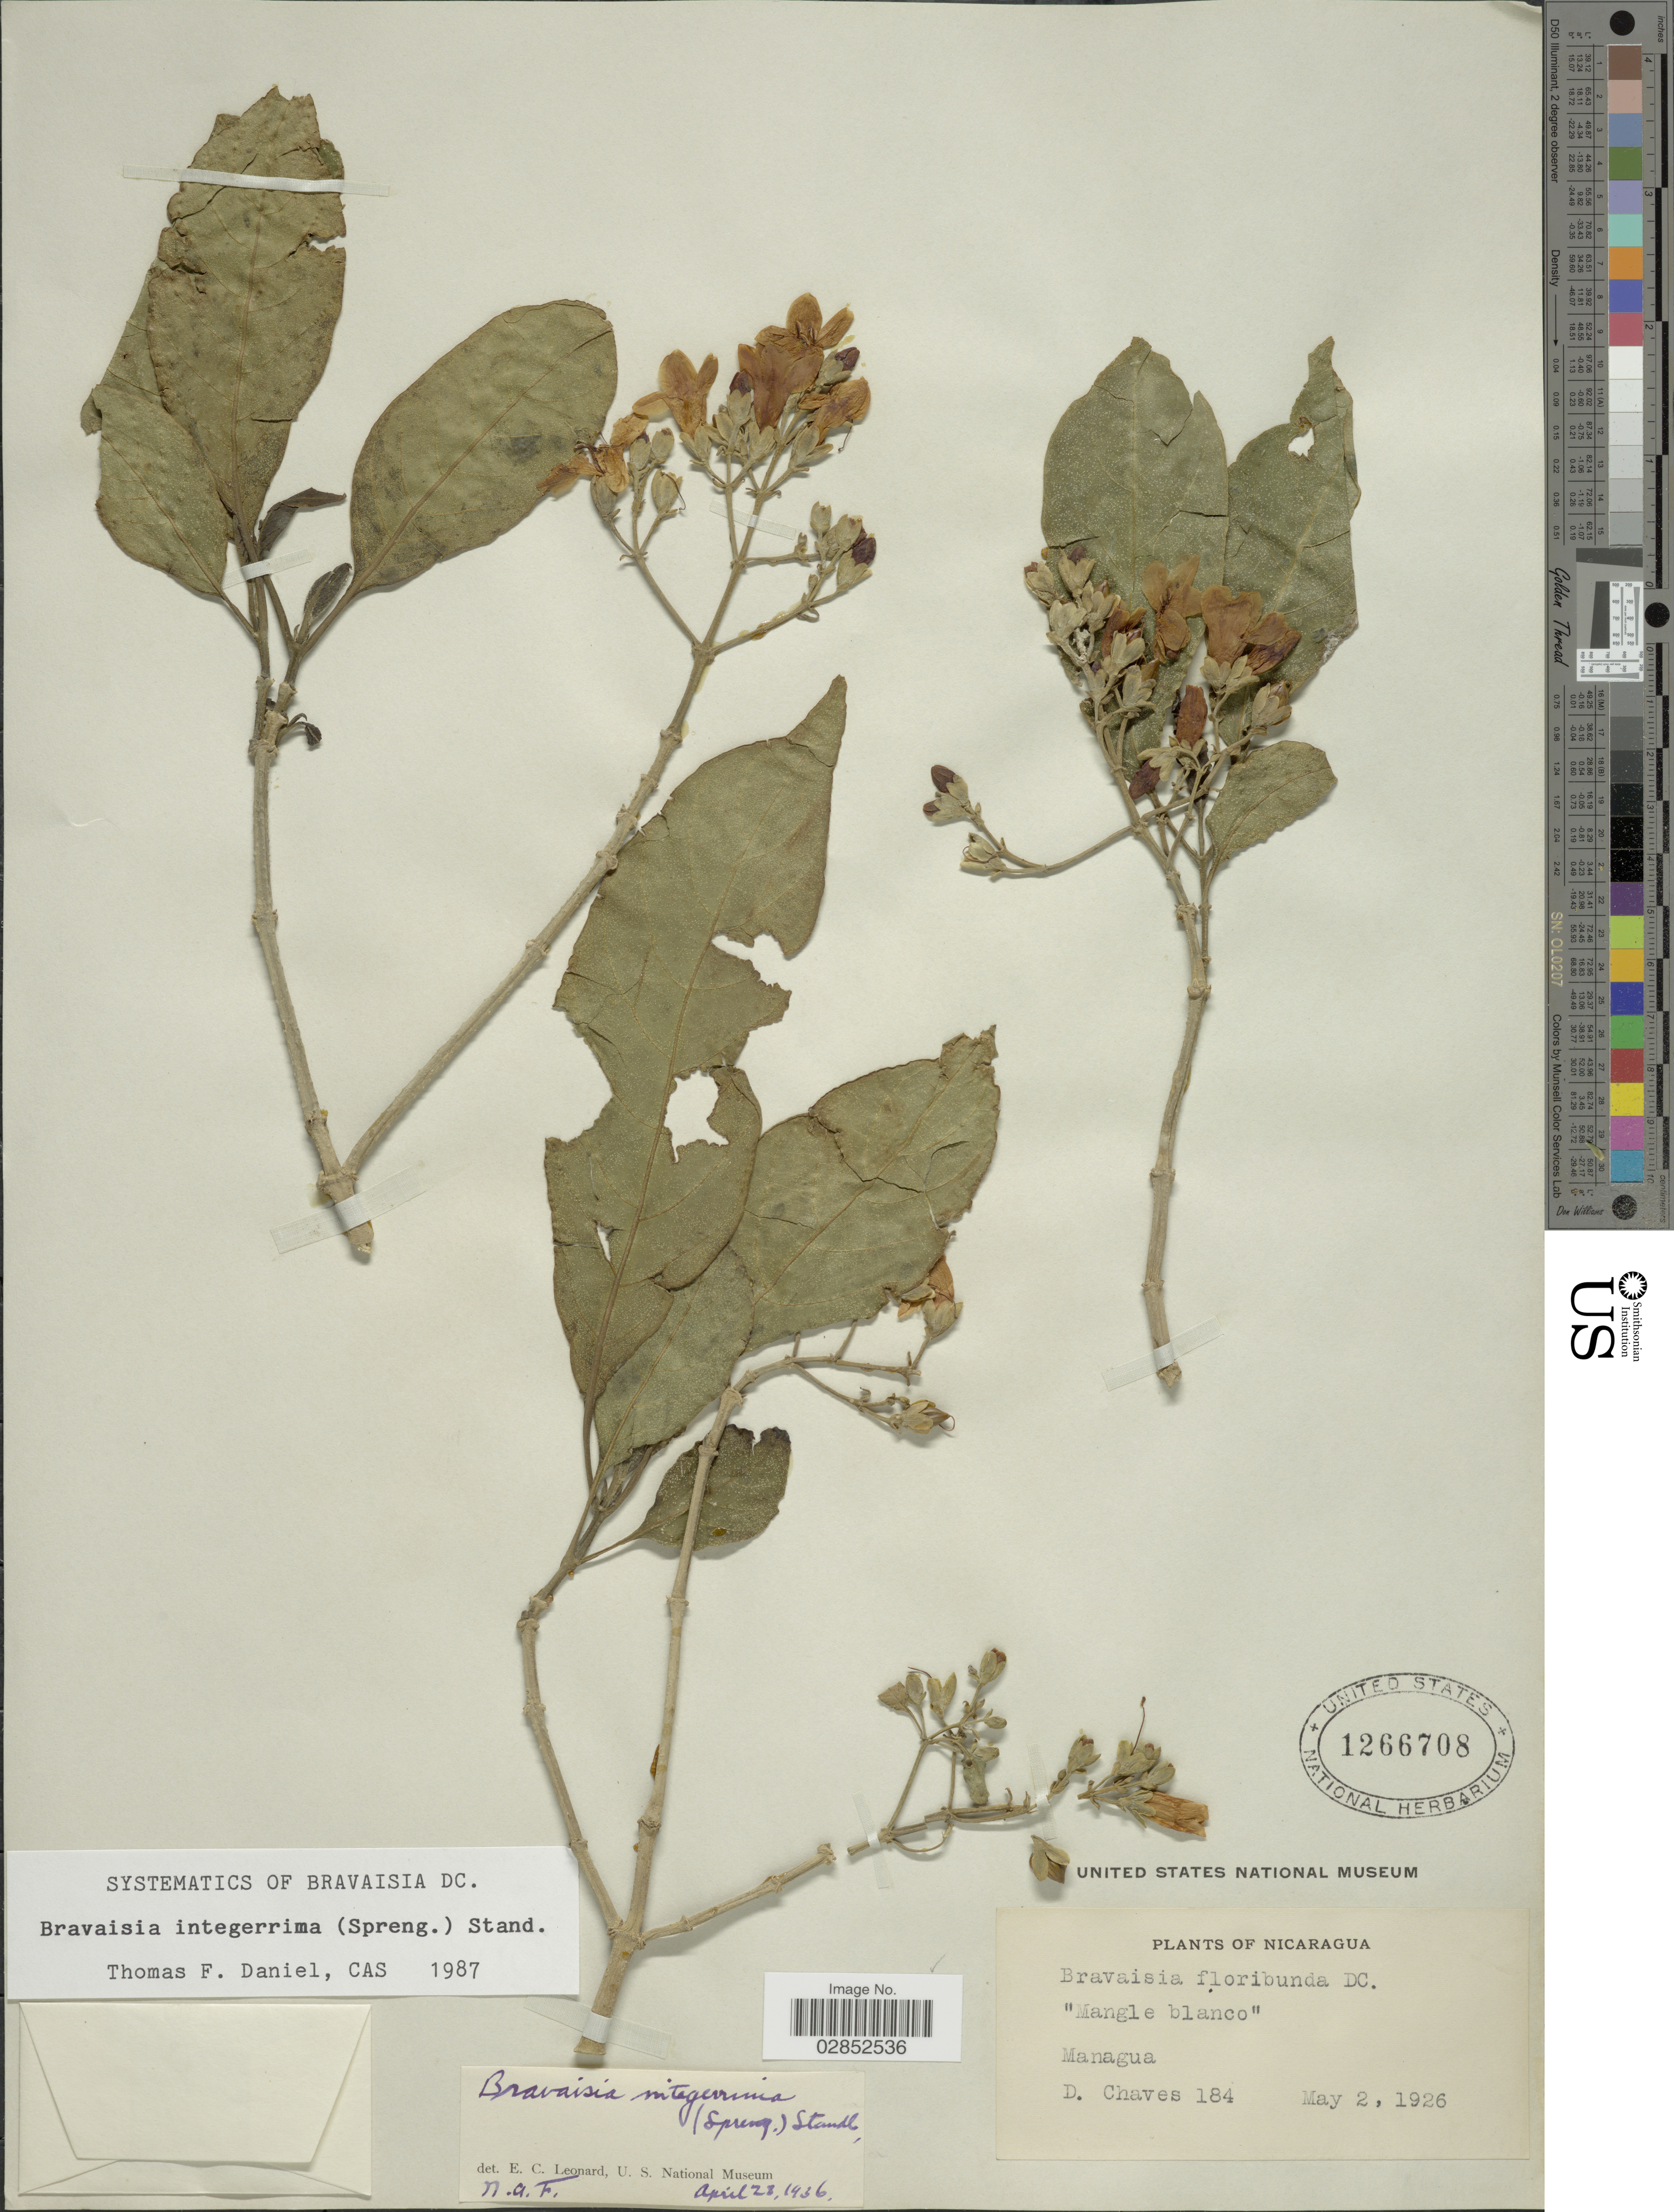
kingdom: Plantae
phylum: Tracheophyta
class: Magnoliopsida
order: Lamiales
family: Acanthaceae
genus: Bravaisia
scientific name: Bravaisia integerrima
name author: (Spreng.) Standl.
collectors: D. Chaves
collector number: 184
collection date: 1926-05-02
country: Nicaragua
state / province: Managua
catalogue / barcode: US 1266708